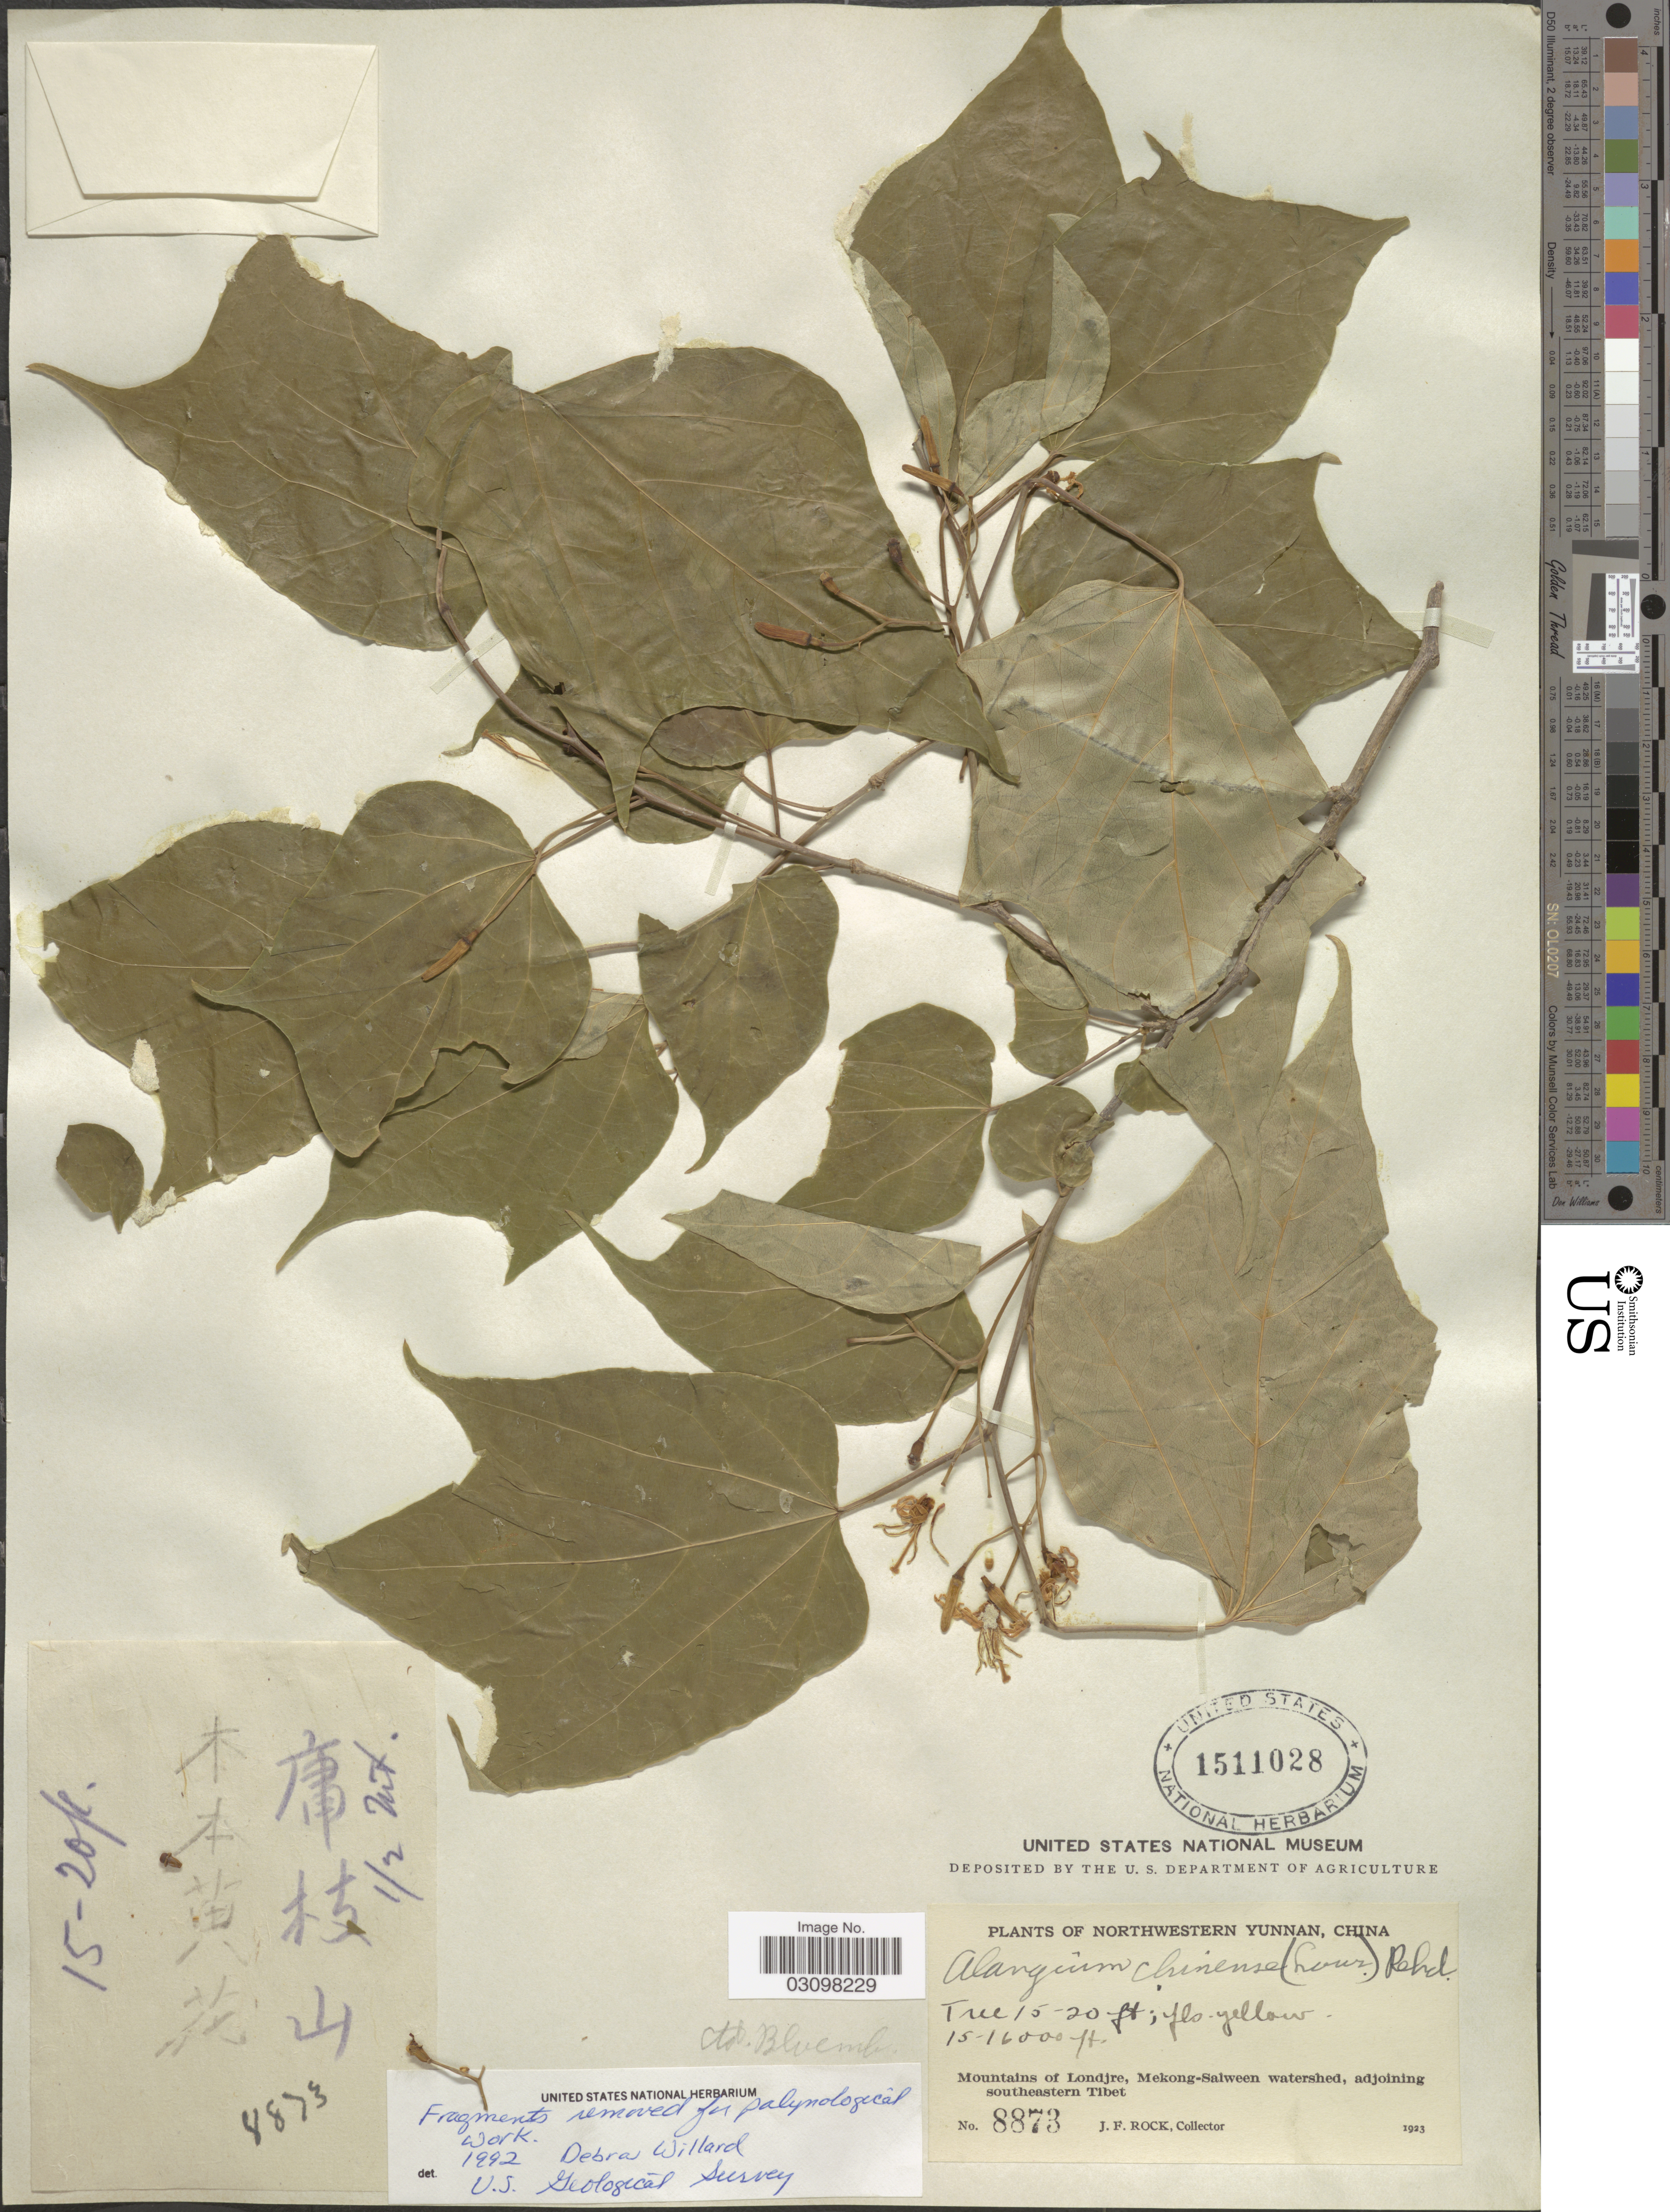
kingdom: Plantae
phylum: Tracheophyta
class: Magnoliopsida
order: Cornales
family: Cornaceae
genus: Alangium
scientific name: Alangium chinense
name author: (Harms) Rehder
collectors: J. Rock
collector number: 8873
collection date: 1923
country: China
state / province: Yunnan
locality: Northwestern Yunnan. Mountains of Londjre, Mekong-Salween watershed, adjoining southeastern Tibet.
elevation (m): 4572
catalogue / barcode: US 1511028